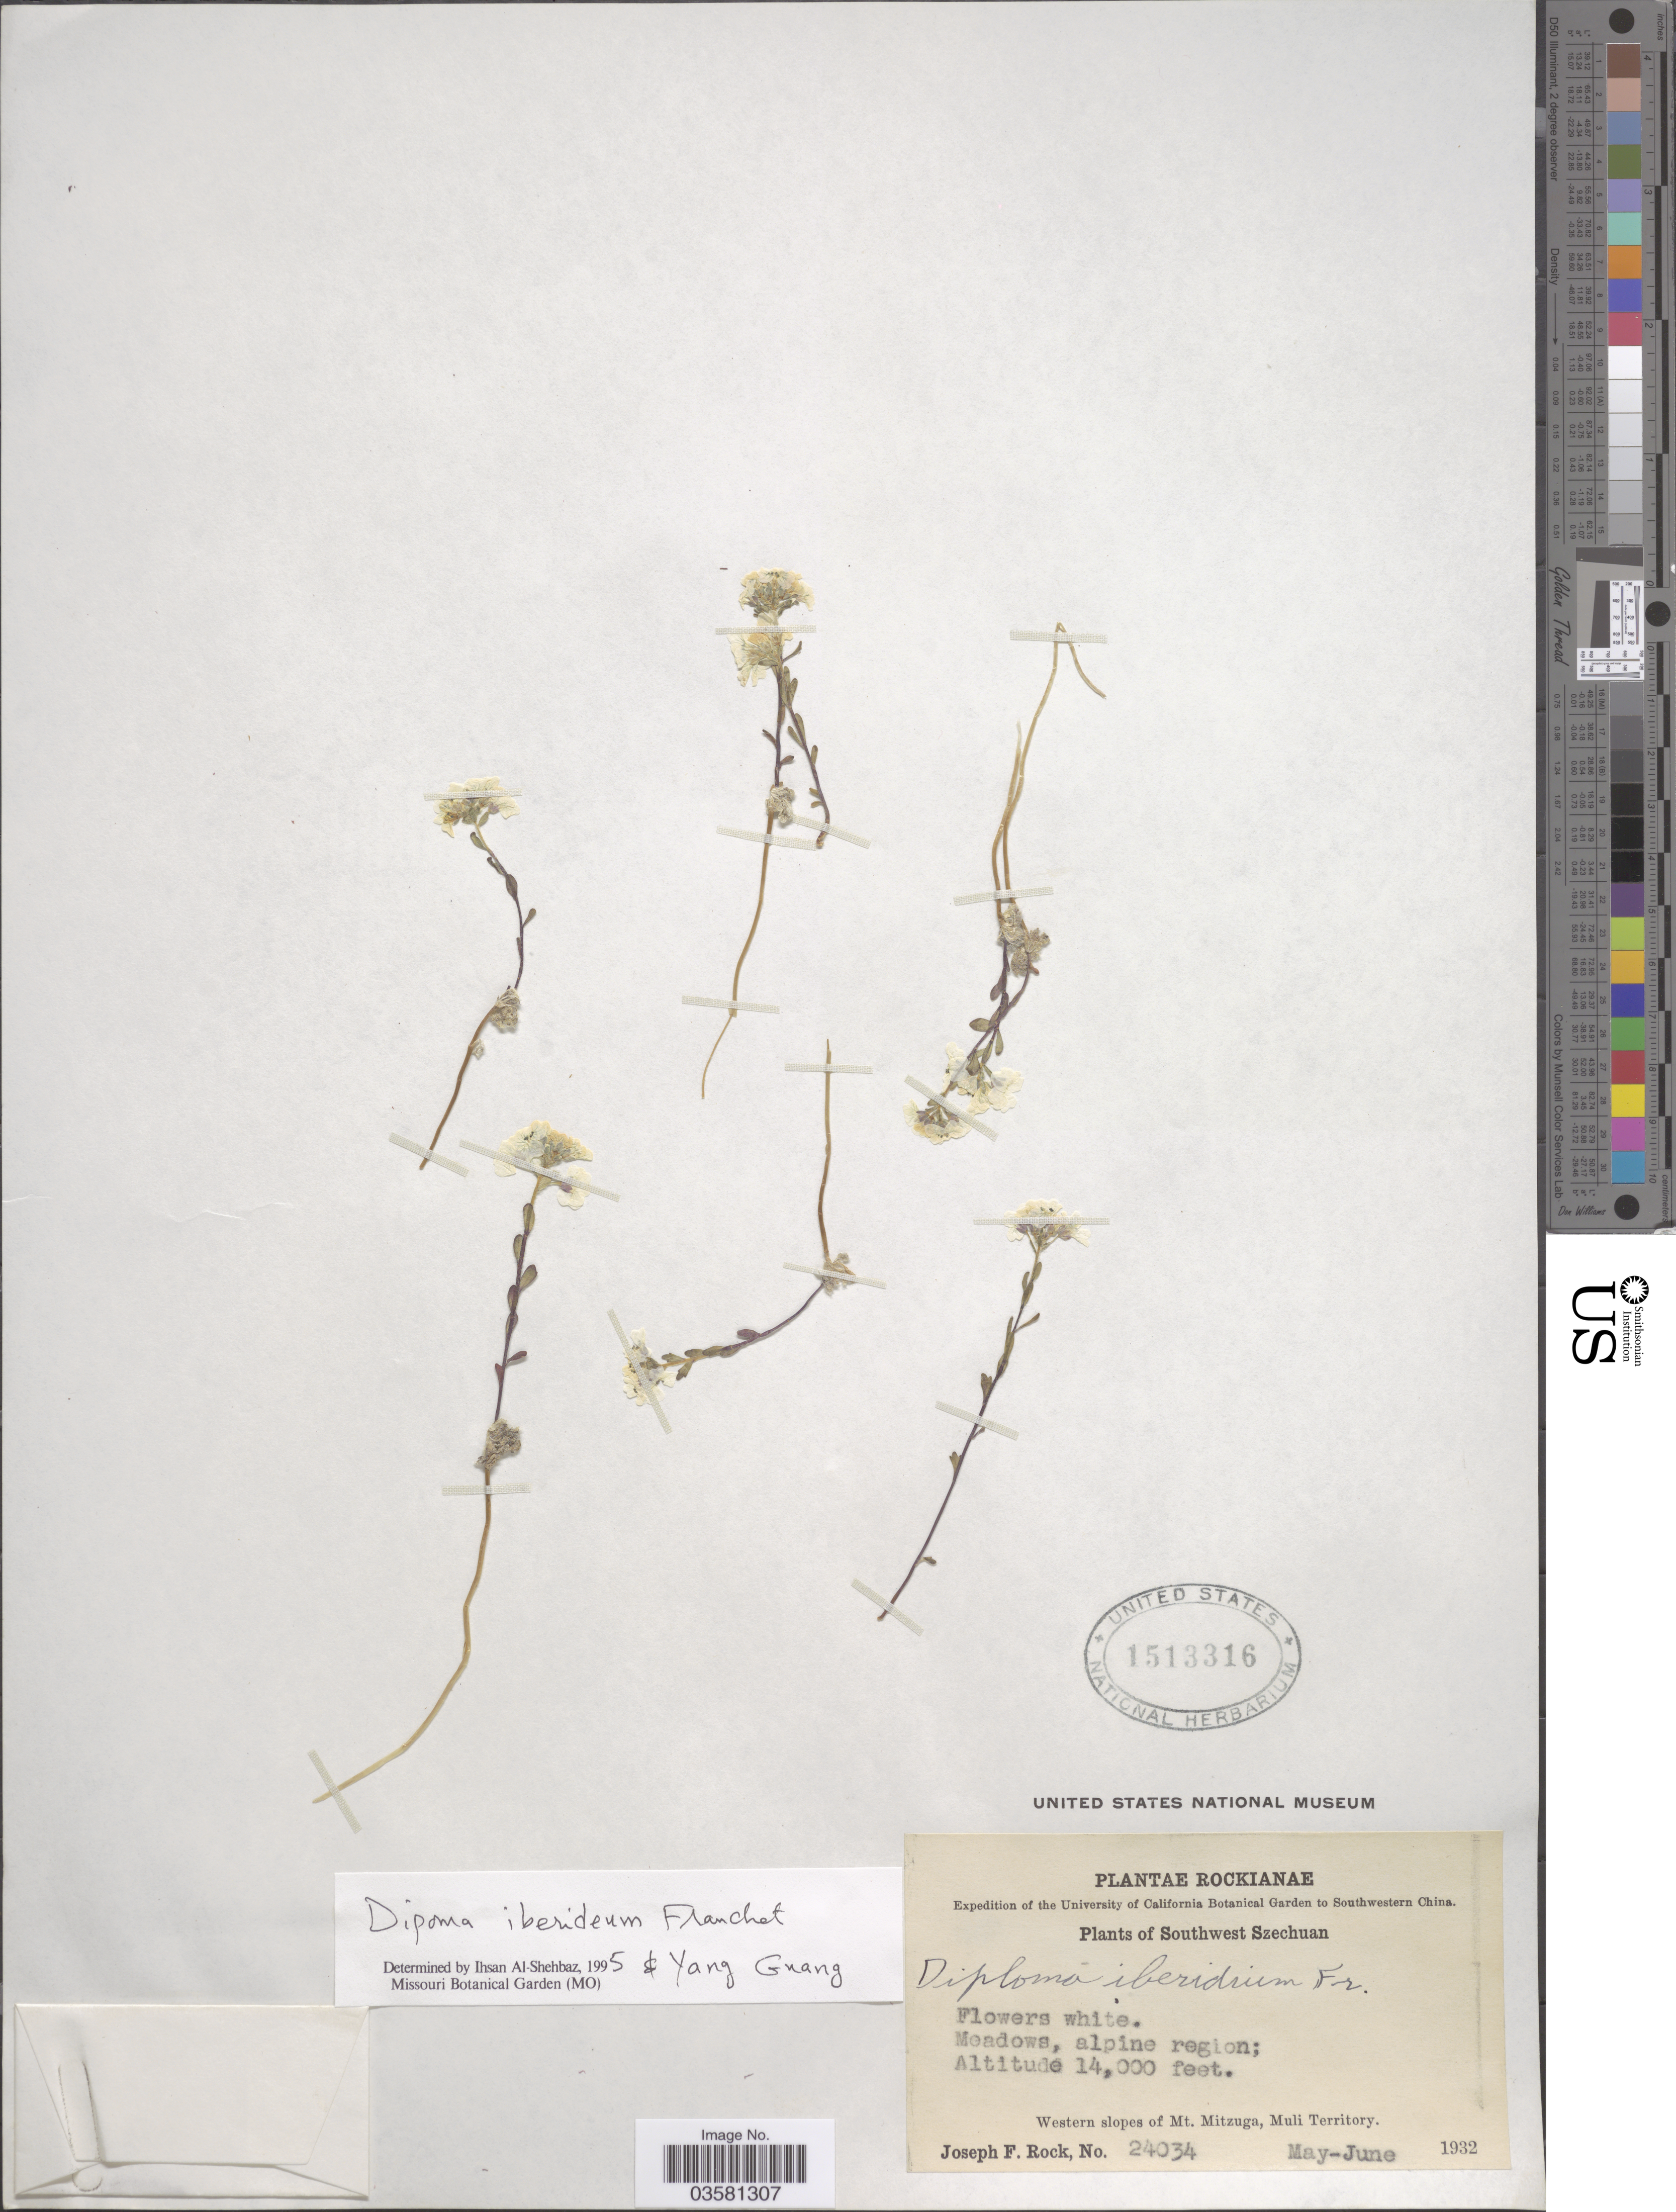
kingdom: Plantae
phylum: Tracheophyta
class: Magnoliopsida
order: Brassicales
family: Brassicaceae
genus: Dipoma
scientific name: Dipoma iberideum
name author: Franch.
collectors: J. F. Rock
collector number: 24034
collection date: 1932-05/1932-06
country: China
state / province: Sichuan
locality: Southwestern China. Southwest Szechuan. Western slopes of Mt. Mitzuga, Muli Territory.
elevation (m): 4267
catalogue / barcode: US 1513316